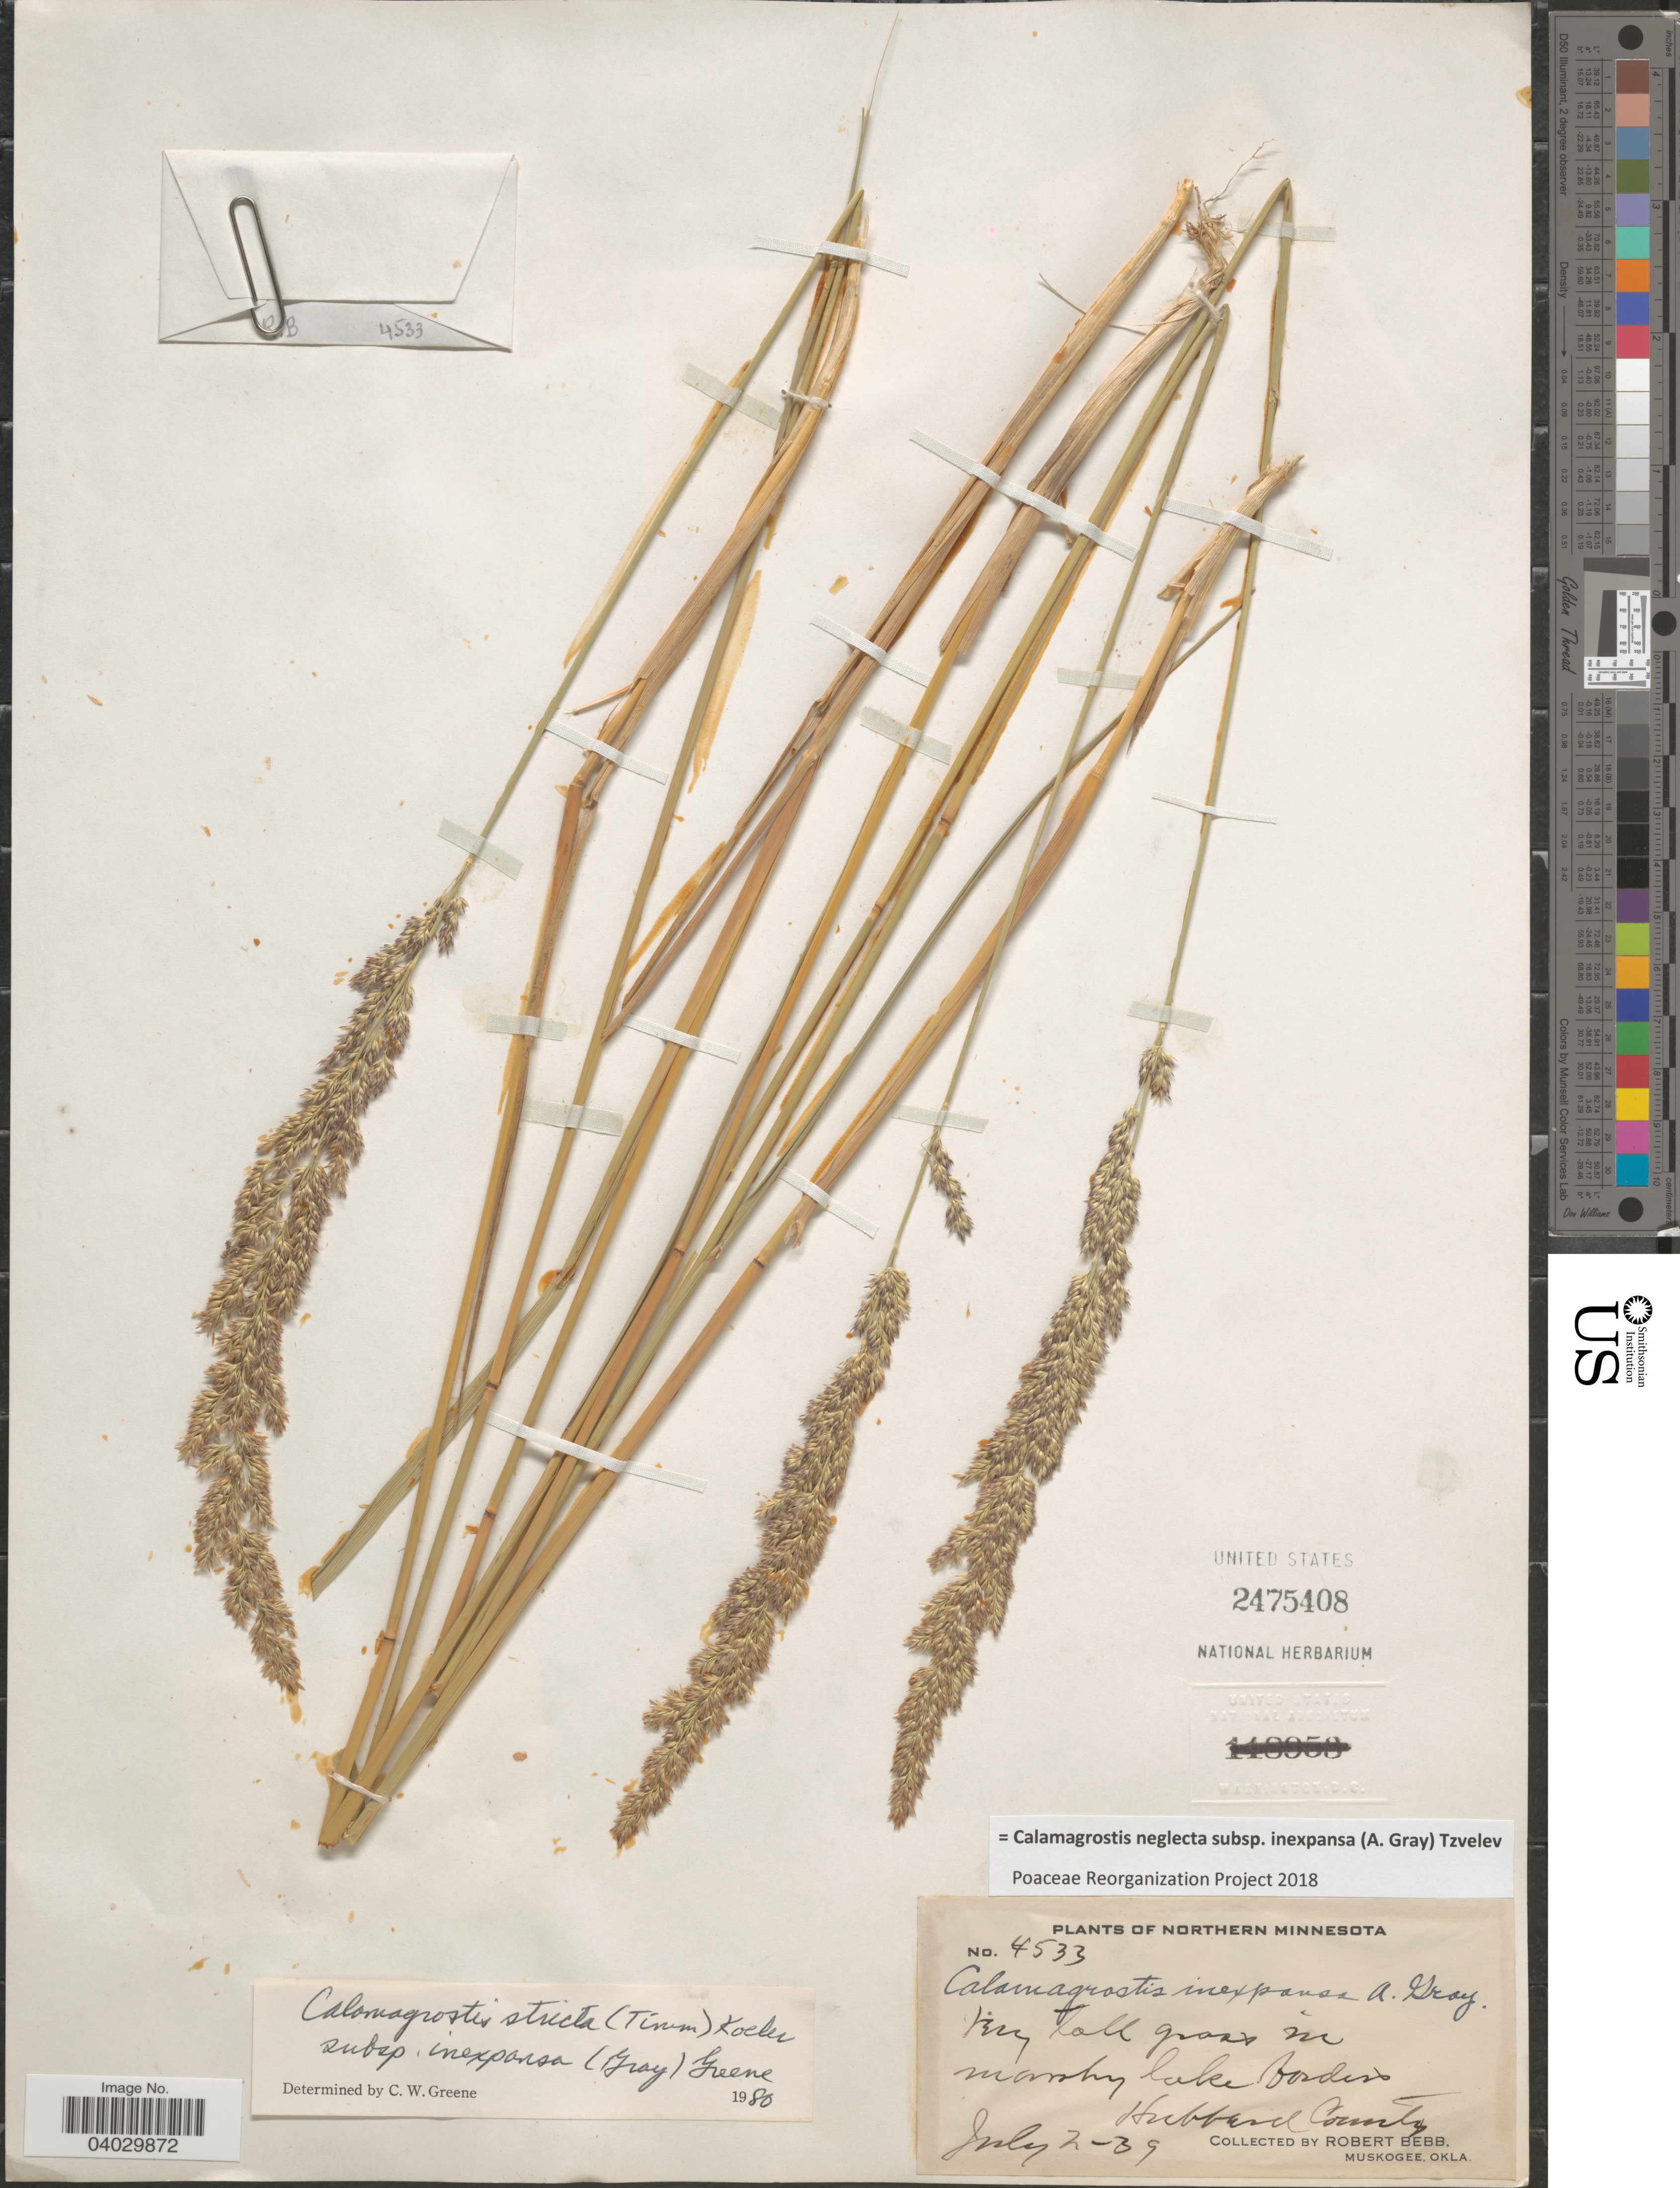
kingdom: Plantae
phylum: Tracheophyta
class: Liliopsida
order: Poales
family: Poaceae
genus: Calamagrostis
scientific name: Calamagrostis neglecta subsp. inexpansa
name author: (A. Gray) Tzvelev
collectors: R. Bebb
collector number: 4533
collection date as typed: Transcribed d/m/y: 2/7/39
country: United States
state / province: Minnesota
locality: Northern Minnesota. In marshy lake borders. Hubbard County.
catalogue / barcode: US 2475408